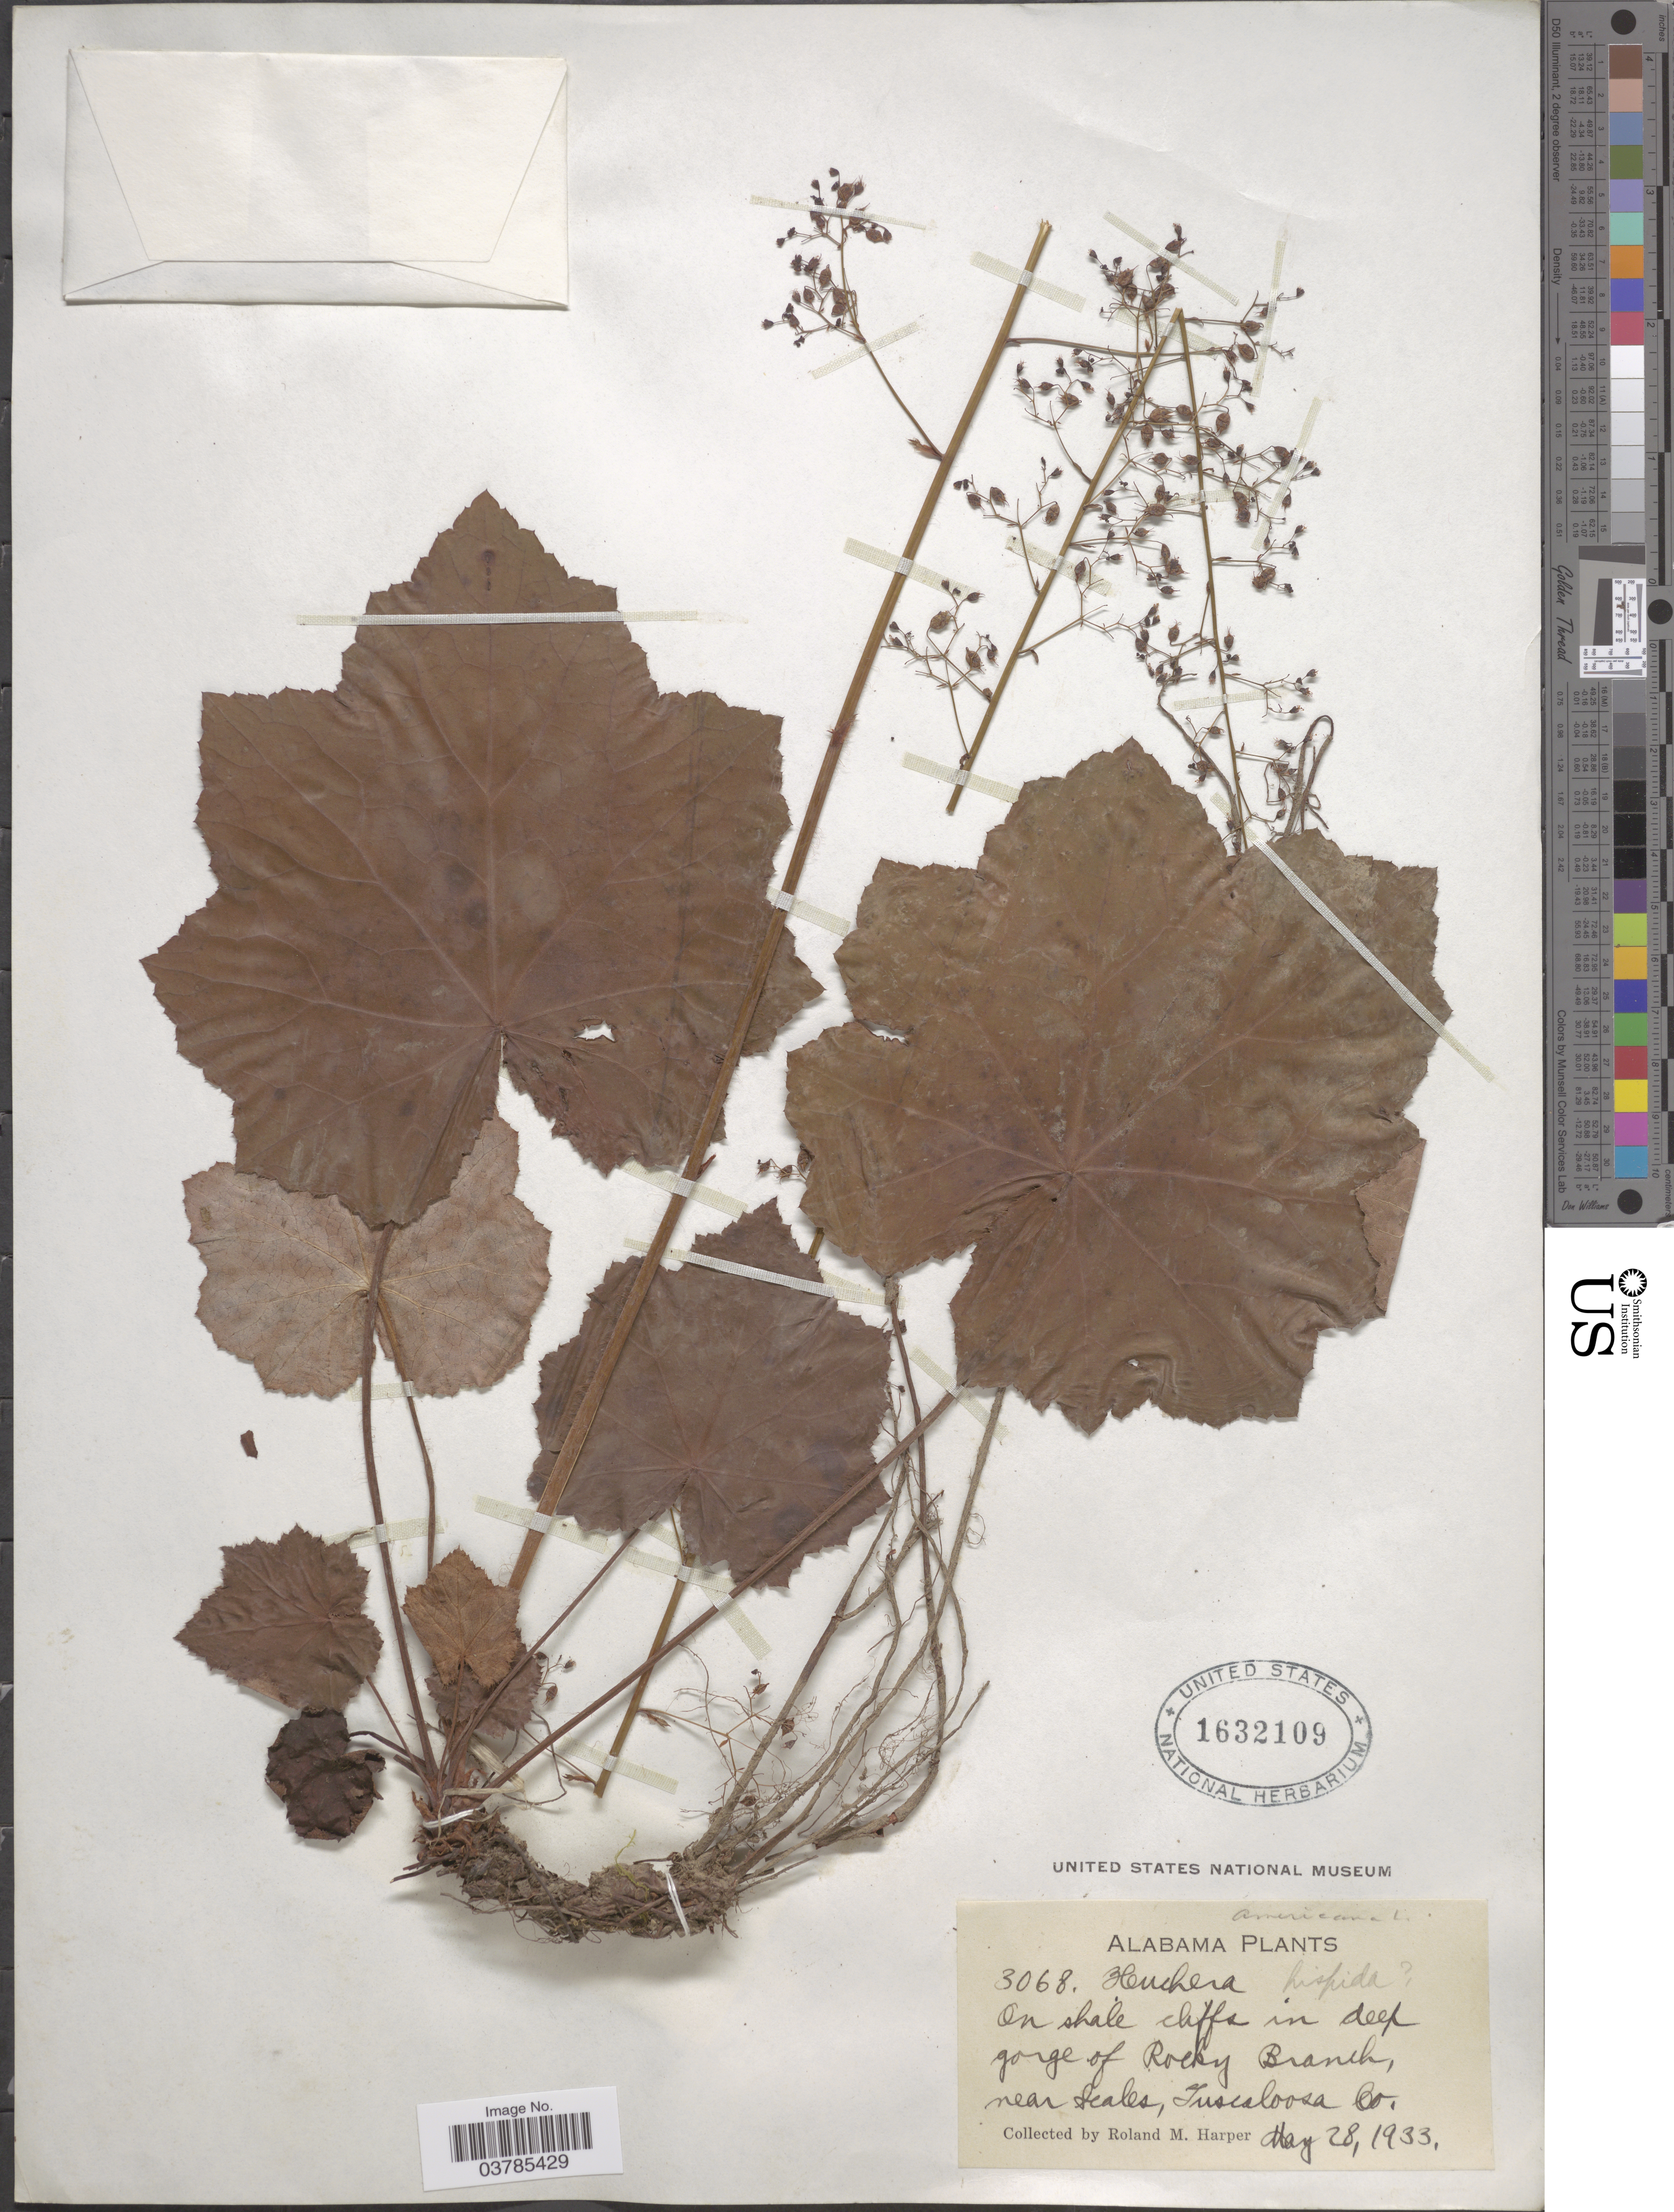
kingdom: Plantae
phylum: Tracheophyta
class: Magnoliopsida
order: Saxifragales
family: Saxifragaceae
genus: Heuchera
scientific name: Heuchera villosa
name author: Michx.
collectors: R. M. Harper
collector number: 3068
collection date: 1933-05-28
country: United States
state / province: Alabama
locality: On shale cliffs in deep gorge of Rocky Branch, near Seales, Tuscaloosa Co.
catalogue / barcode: US 1632109